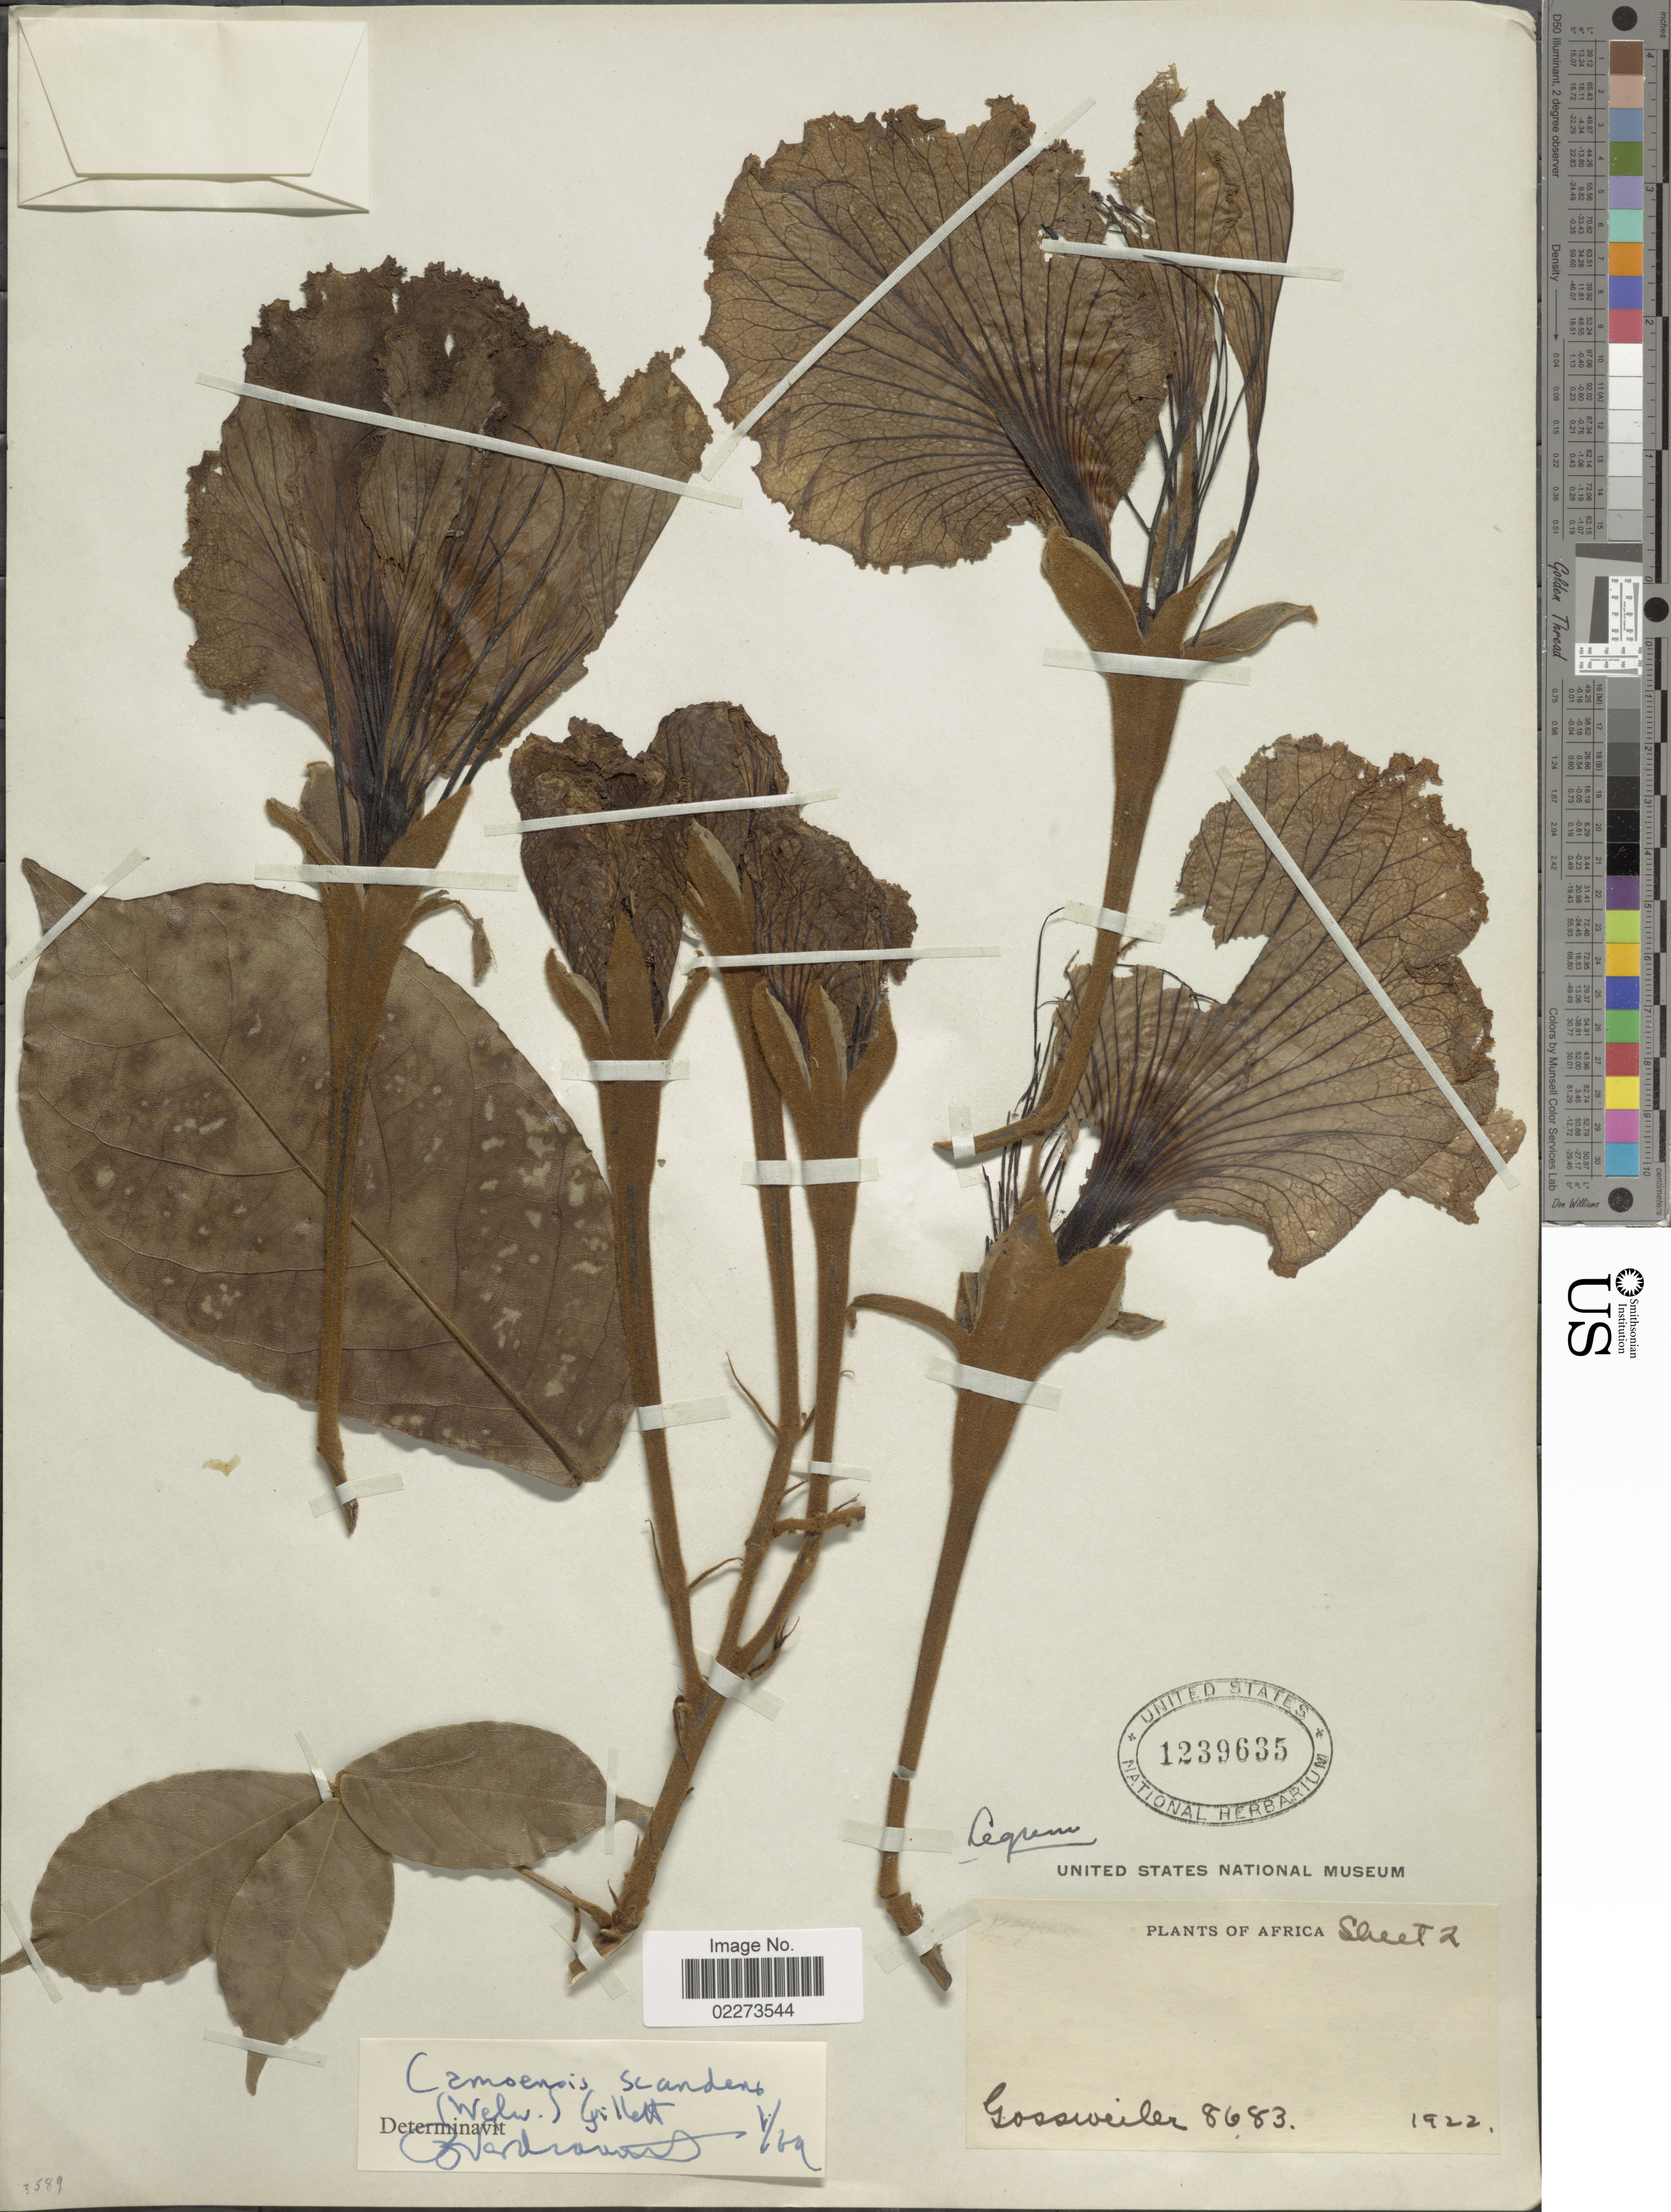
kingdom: Plantae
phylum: Tracheophyta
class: Magnoliopsida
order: Fabales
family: Fabaceae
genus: Camoensia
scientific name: Camoensia scandens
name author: (Welw.) J.B. Gillett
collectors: -. Gossweiler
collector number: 8683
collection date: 1922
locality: Africa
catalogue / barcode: US 1239635